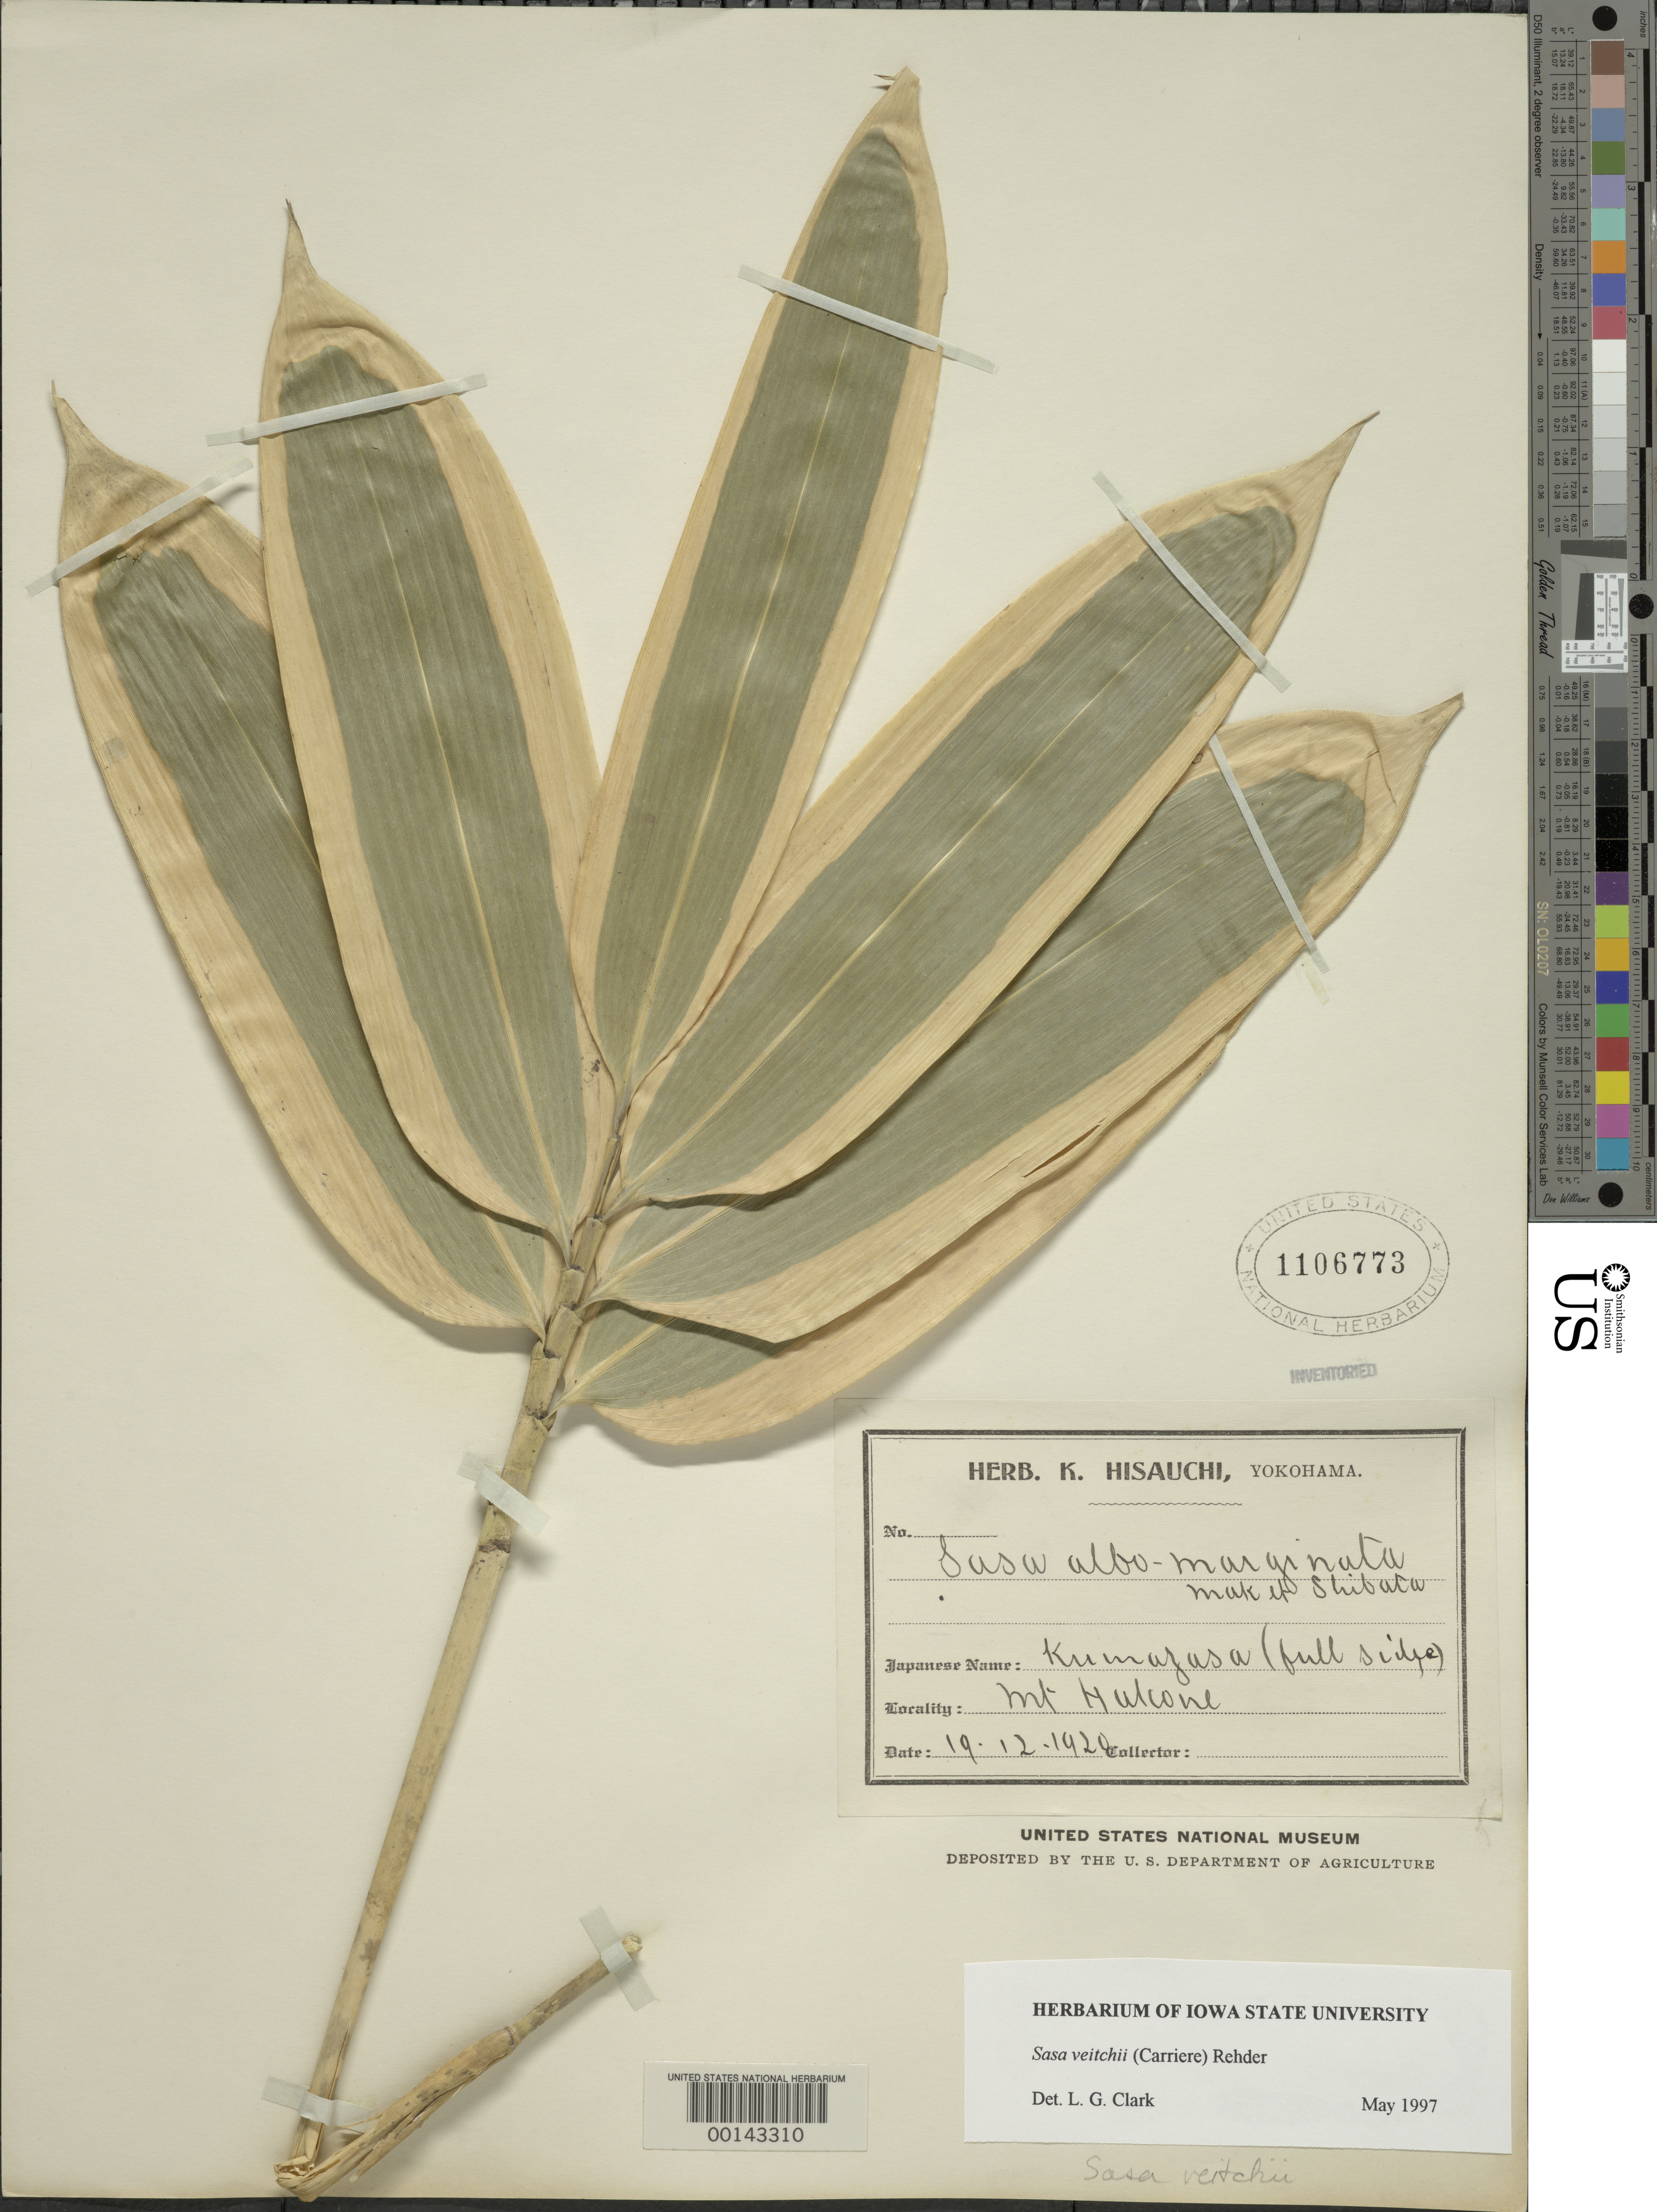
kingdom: Plantae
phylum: Tracheophyta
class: Liliopsida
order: Poales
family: Poaceae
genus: Sasa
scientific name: Sasa veitchii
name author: (Carrière) Rehder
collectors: K. Hisauchi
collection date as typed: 19 Dec 1920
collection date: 1920-12-19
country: Japan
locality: Mt. hakone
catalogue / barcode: US 1106773